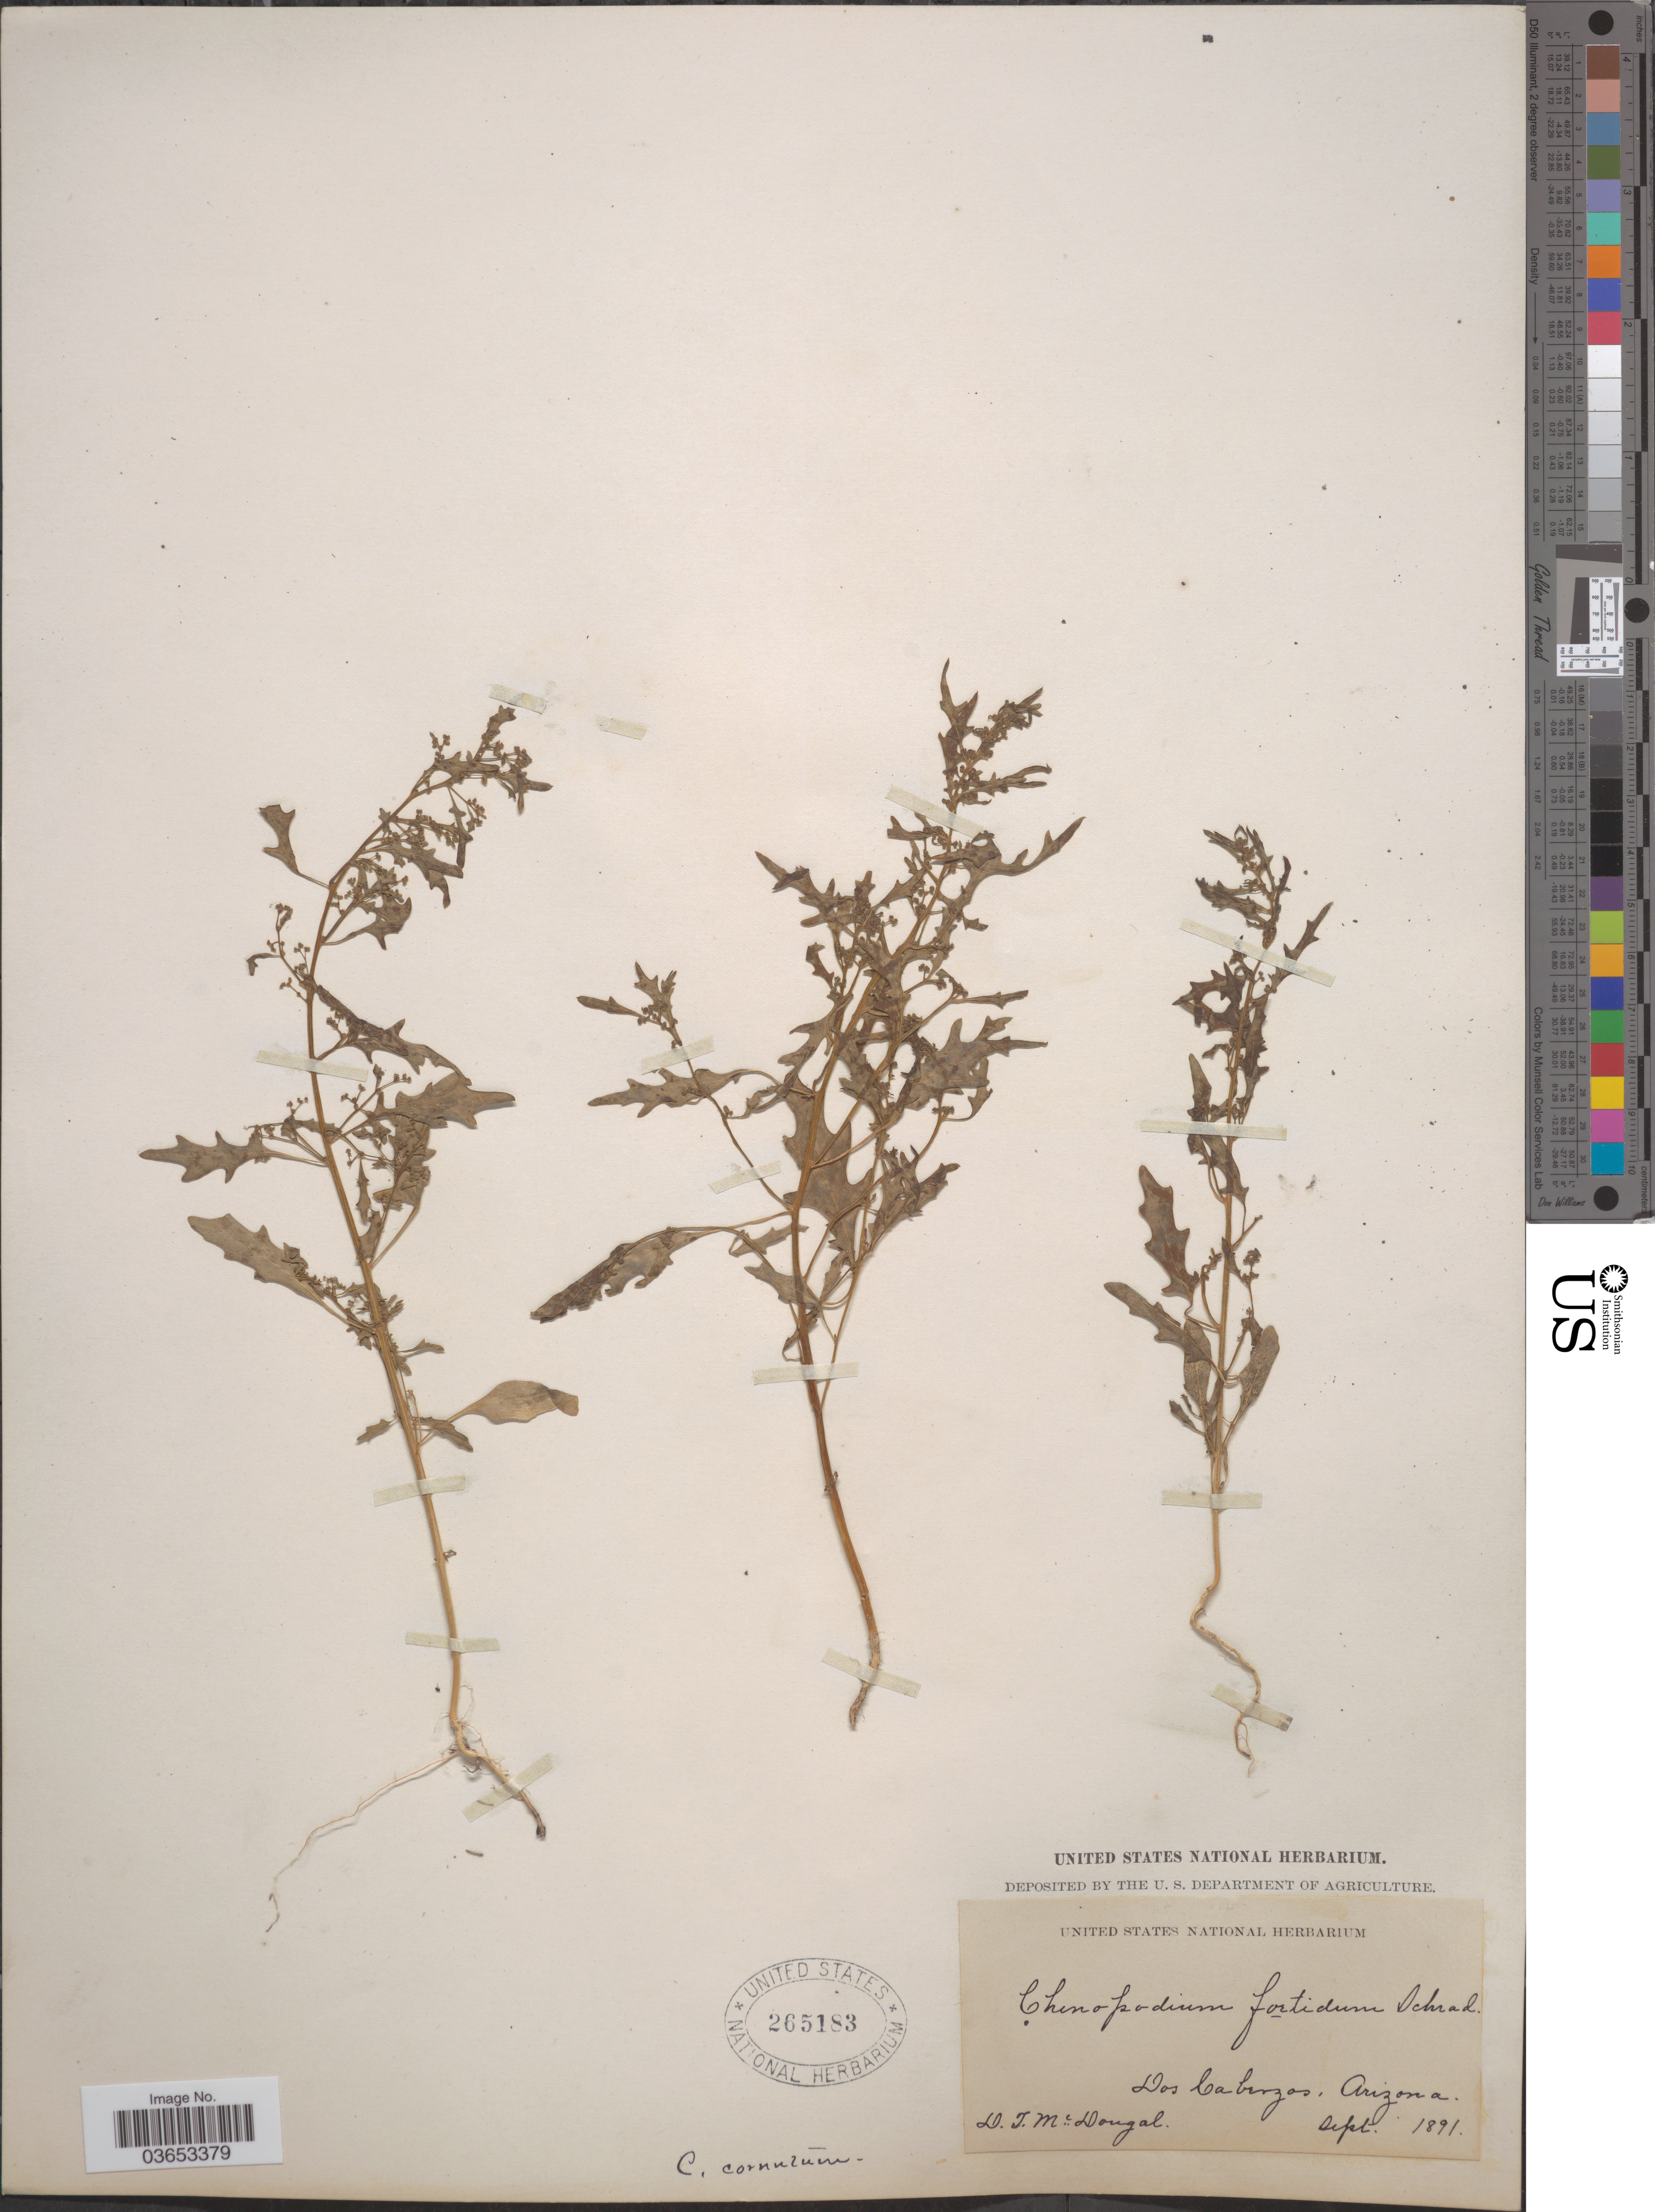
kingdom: Plantae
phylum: Tracheophyta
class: Magnoliopsida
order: Caryophyllales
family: Amaranthaceae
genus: Chenopodium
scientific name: Chenopodium incisum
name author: Poir.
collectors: D. McDougal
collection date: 1891-09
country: United States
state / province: Arizona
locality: Dos Caberzos.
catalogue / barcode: US 265183